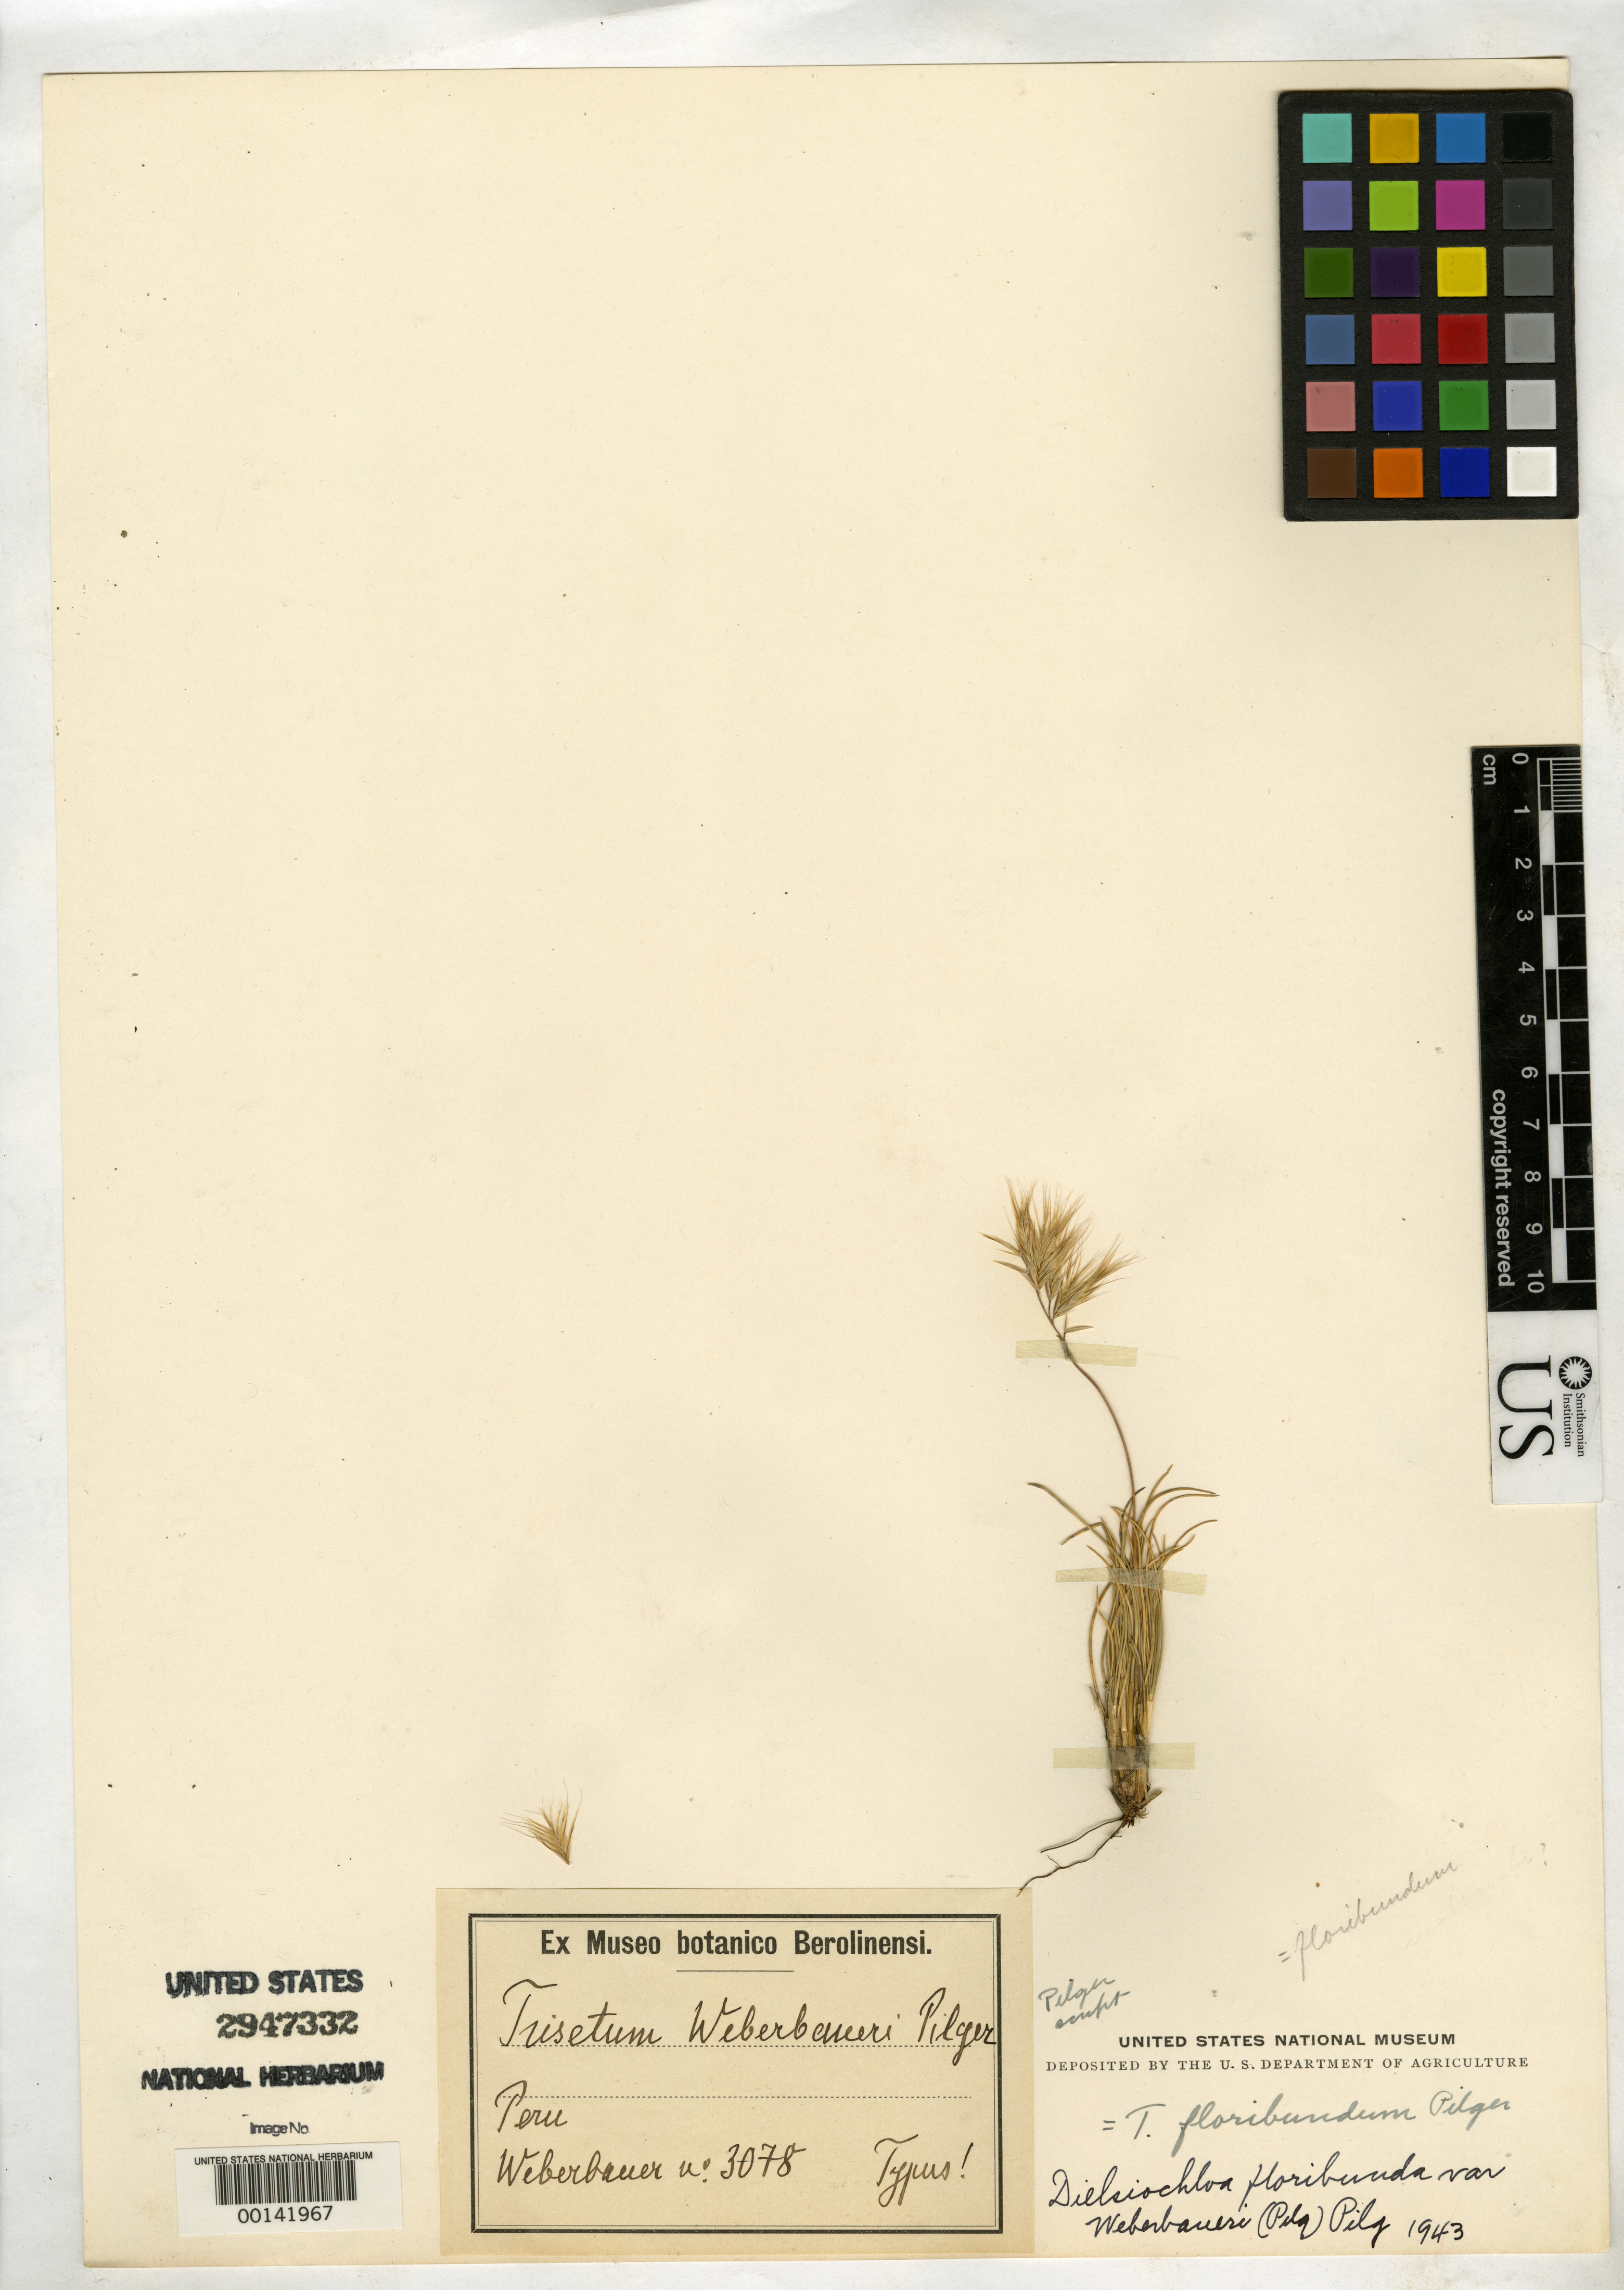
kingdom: Plantae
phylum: Tracheophyta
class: Liliopsida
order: Poales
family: Poaceae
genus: Trisetum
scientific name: Trisetum weberbaueri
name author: Pilg. in Engl.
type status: Isotype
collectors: A. Weberbauer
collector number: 3078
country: Peru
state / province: Ancash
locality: Cordillera [?], Caraz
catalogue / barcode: US 2947332